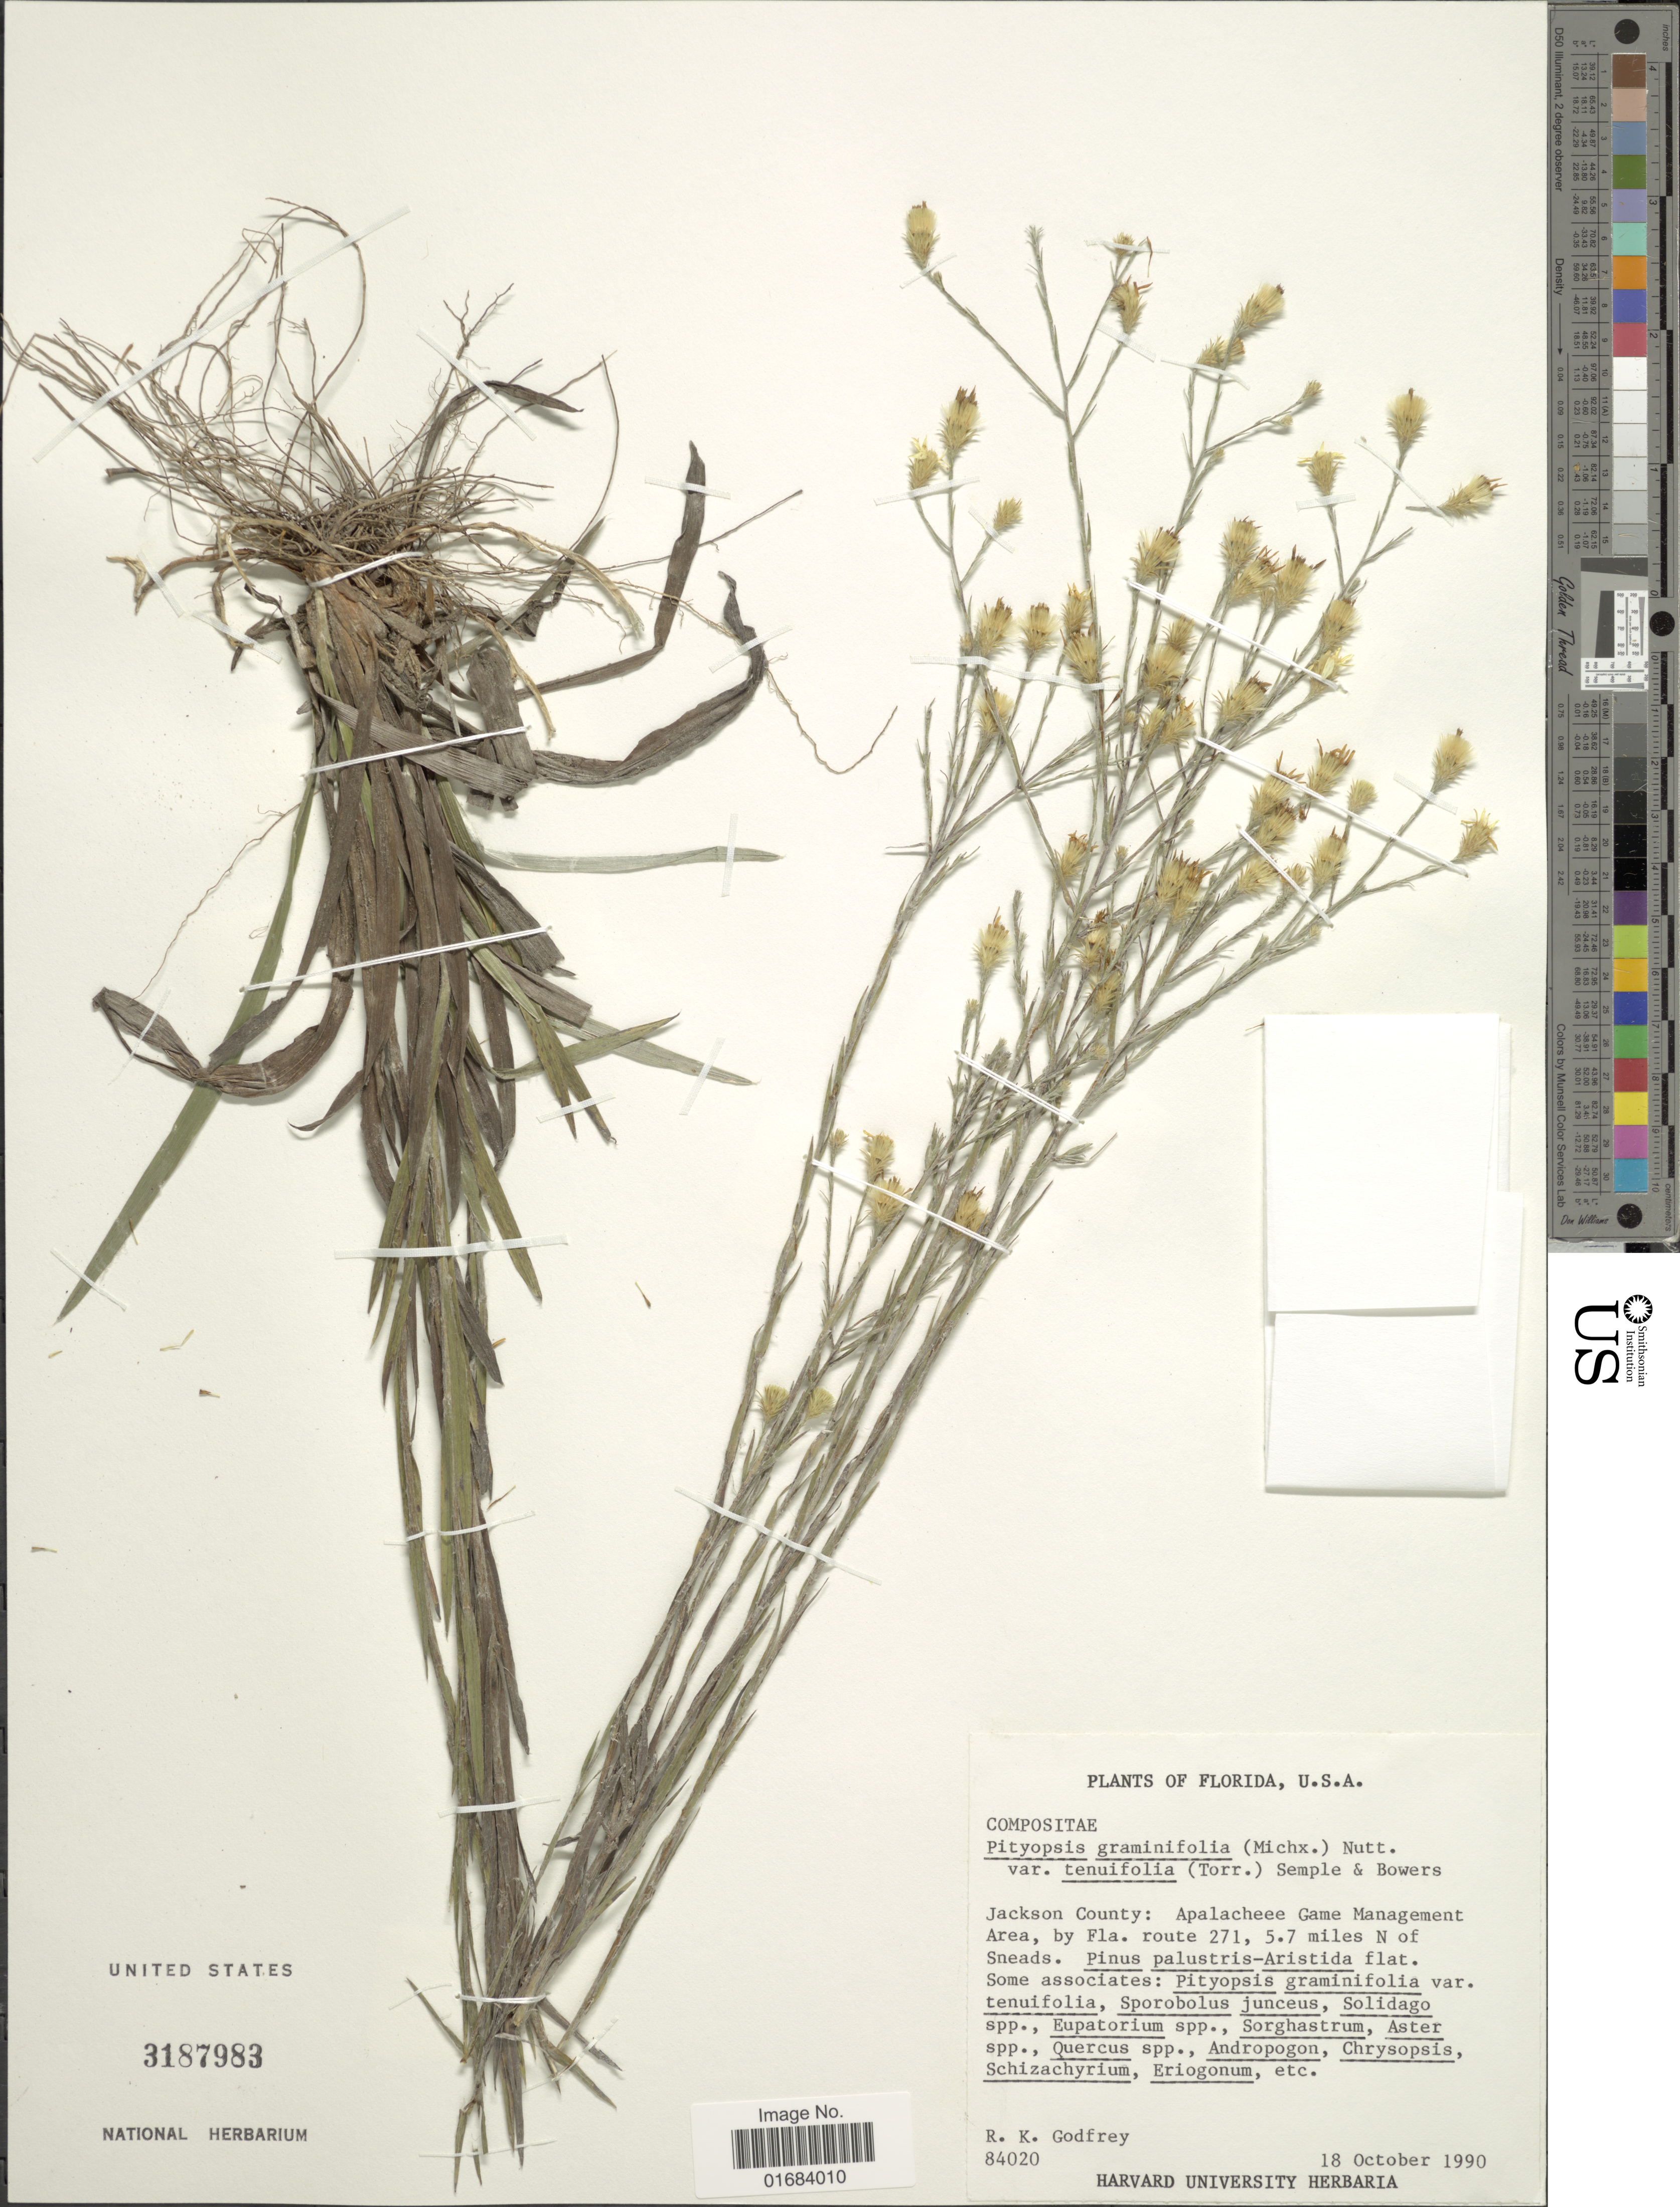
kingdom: Plantae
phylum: Tracheophyta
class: Magnoliopsida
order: Asterales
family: Asteraceae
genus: Pityopsis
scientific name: Pityopsis graminifolia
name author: (Michx.) Nutt.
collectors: R. K. Godfrey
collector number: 84020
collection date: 1990-10-18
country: United States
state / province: Florida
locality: Jackson County: Apalachee Game Management Area, by Fla. route 271, 5.7 miles N of Sneads.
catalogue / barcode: US 3187983